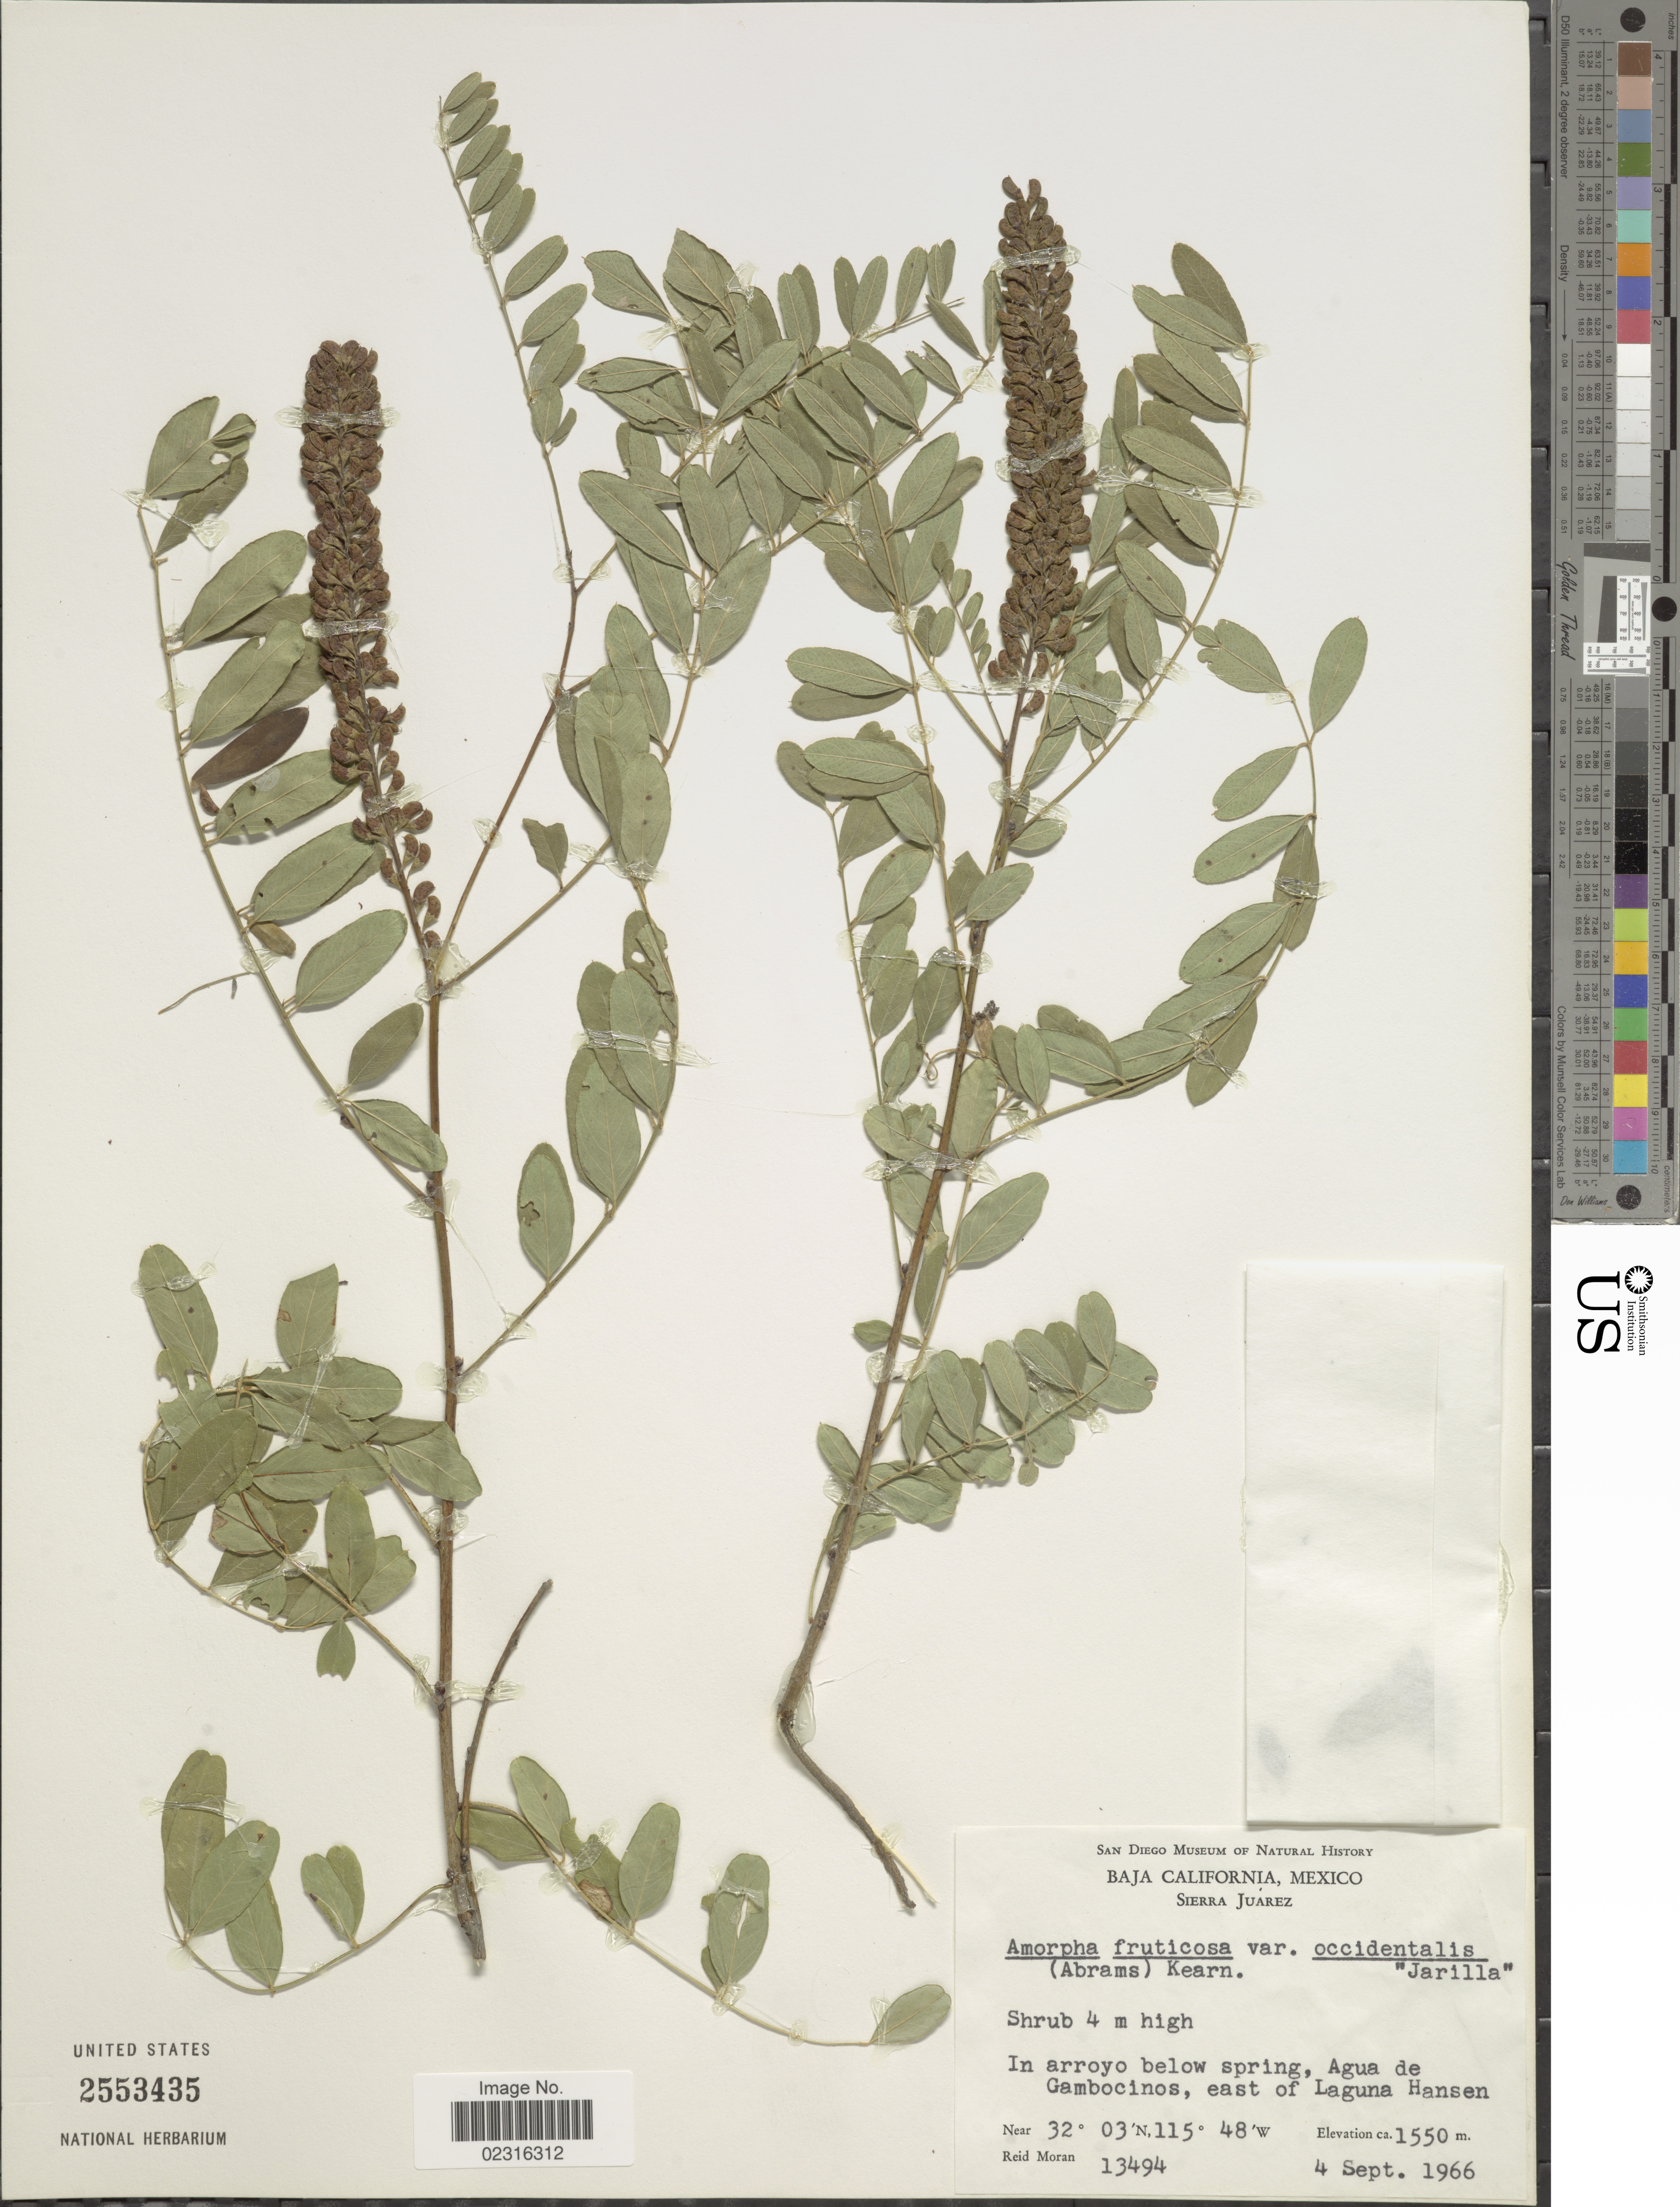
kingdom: Plantae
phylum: Tracheophyta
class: Magnoliopsida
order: Fabales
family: Fabaceae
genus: Amorpha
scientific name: Amorpha fruticosa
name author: L.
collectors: R. V. Moran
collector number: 13494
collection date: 1966-09-04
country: Mexico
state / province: Baja California Norte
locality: Sierra Juarez, in arroyo below spring, Agua de Gambocinos, east of Laguna Hansen.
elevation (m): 1550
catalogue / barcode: US 2553435